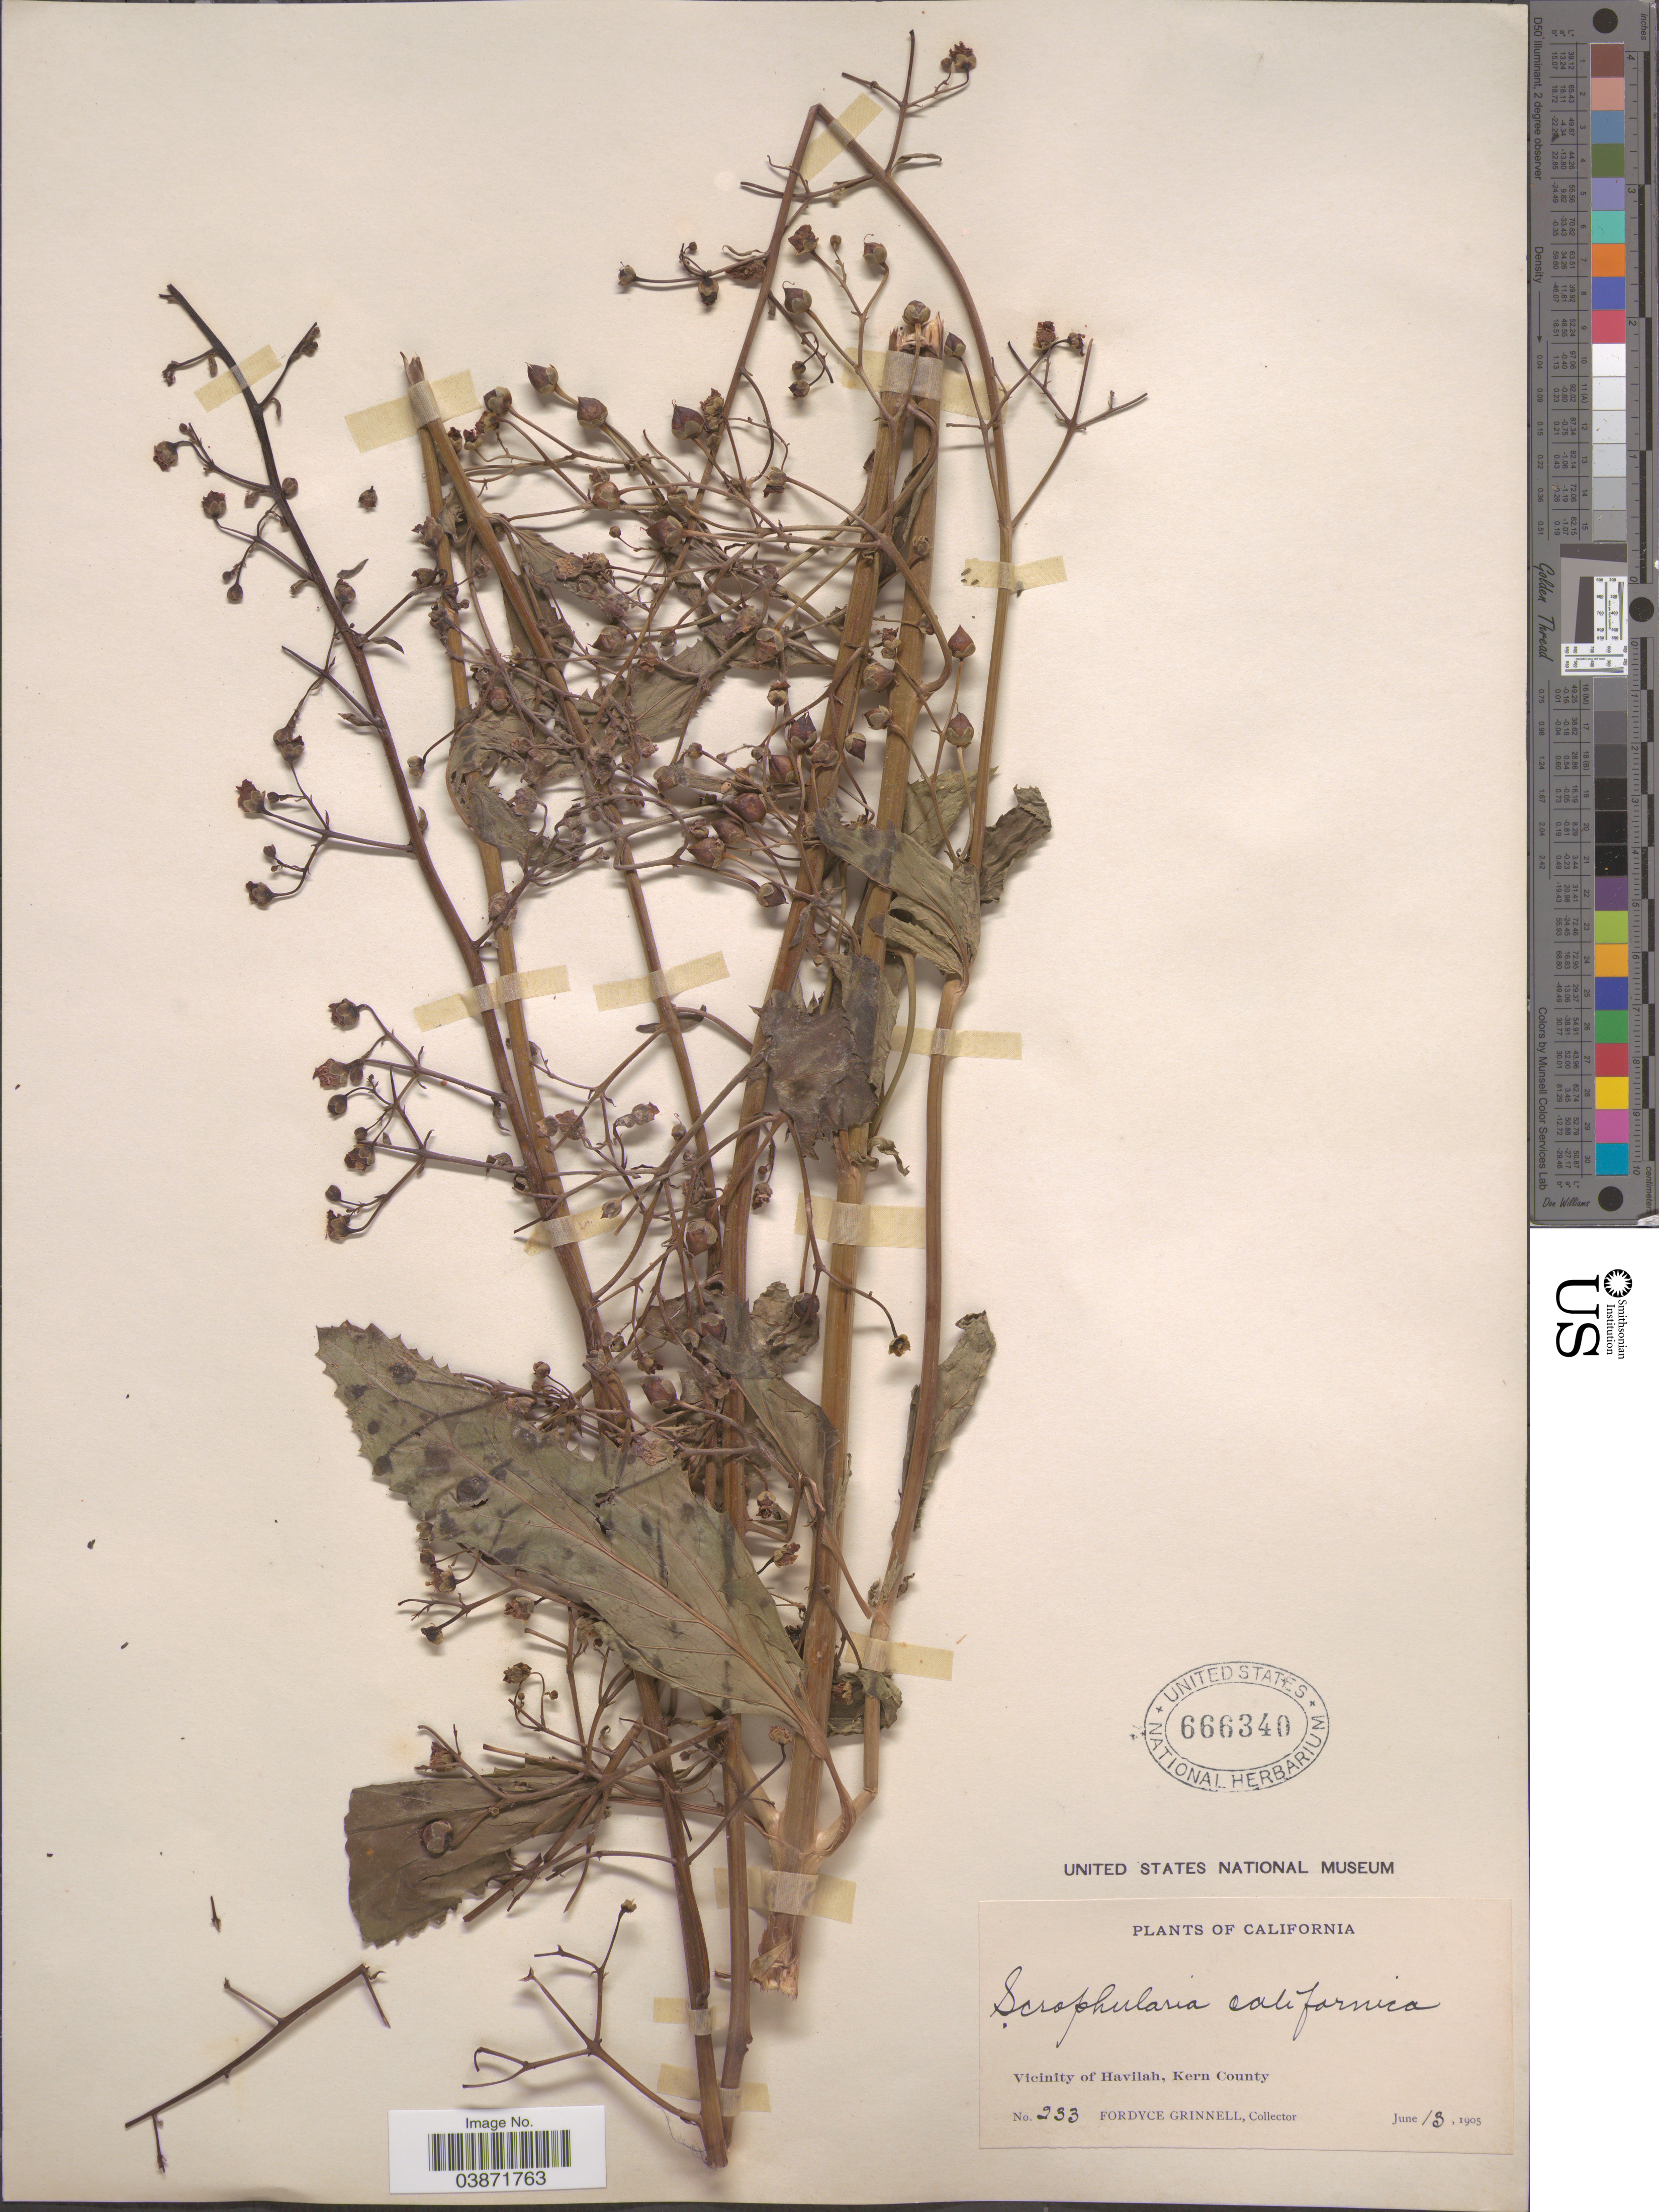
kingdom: Plantae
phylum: Tracheophyta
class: Magnoliopsida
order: Lamiales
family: Scrophulariaceae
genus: Scrophularia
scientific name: Scrophularia californica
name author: Cham. & Schltdl.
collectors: F. Grinnell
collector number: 233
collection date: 1905-06-13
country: United States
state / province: California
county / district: Kern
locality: Vicinity of Havilah, Kern County.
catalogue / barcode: US 666340